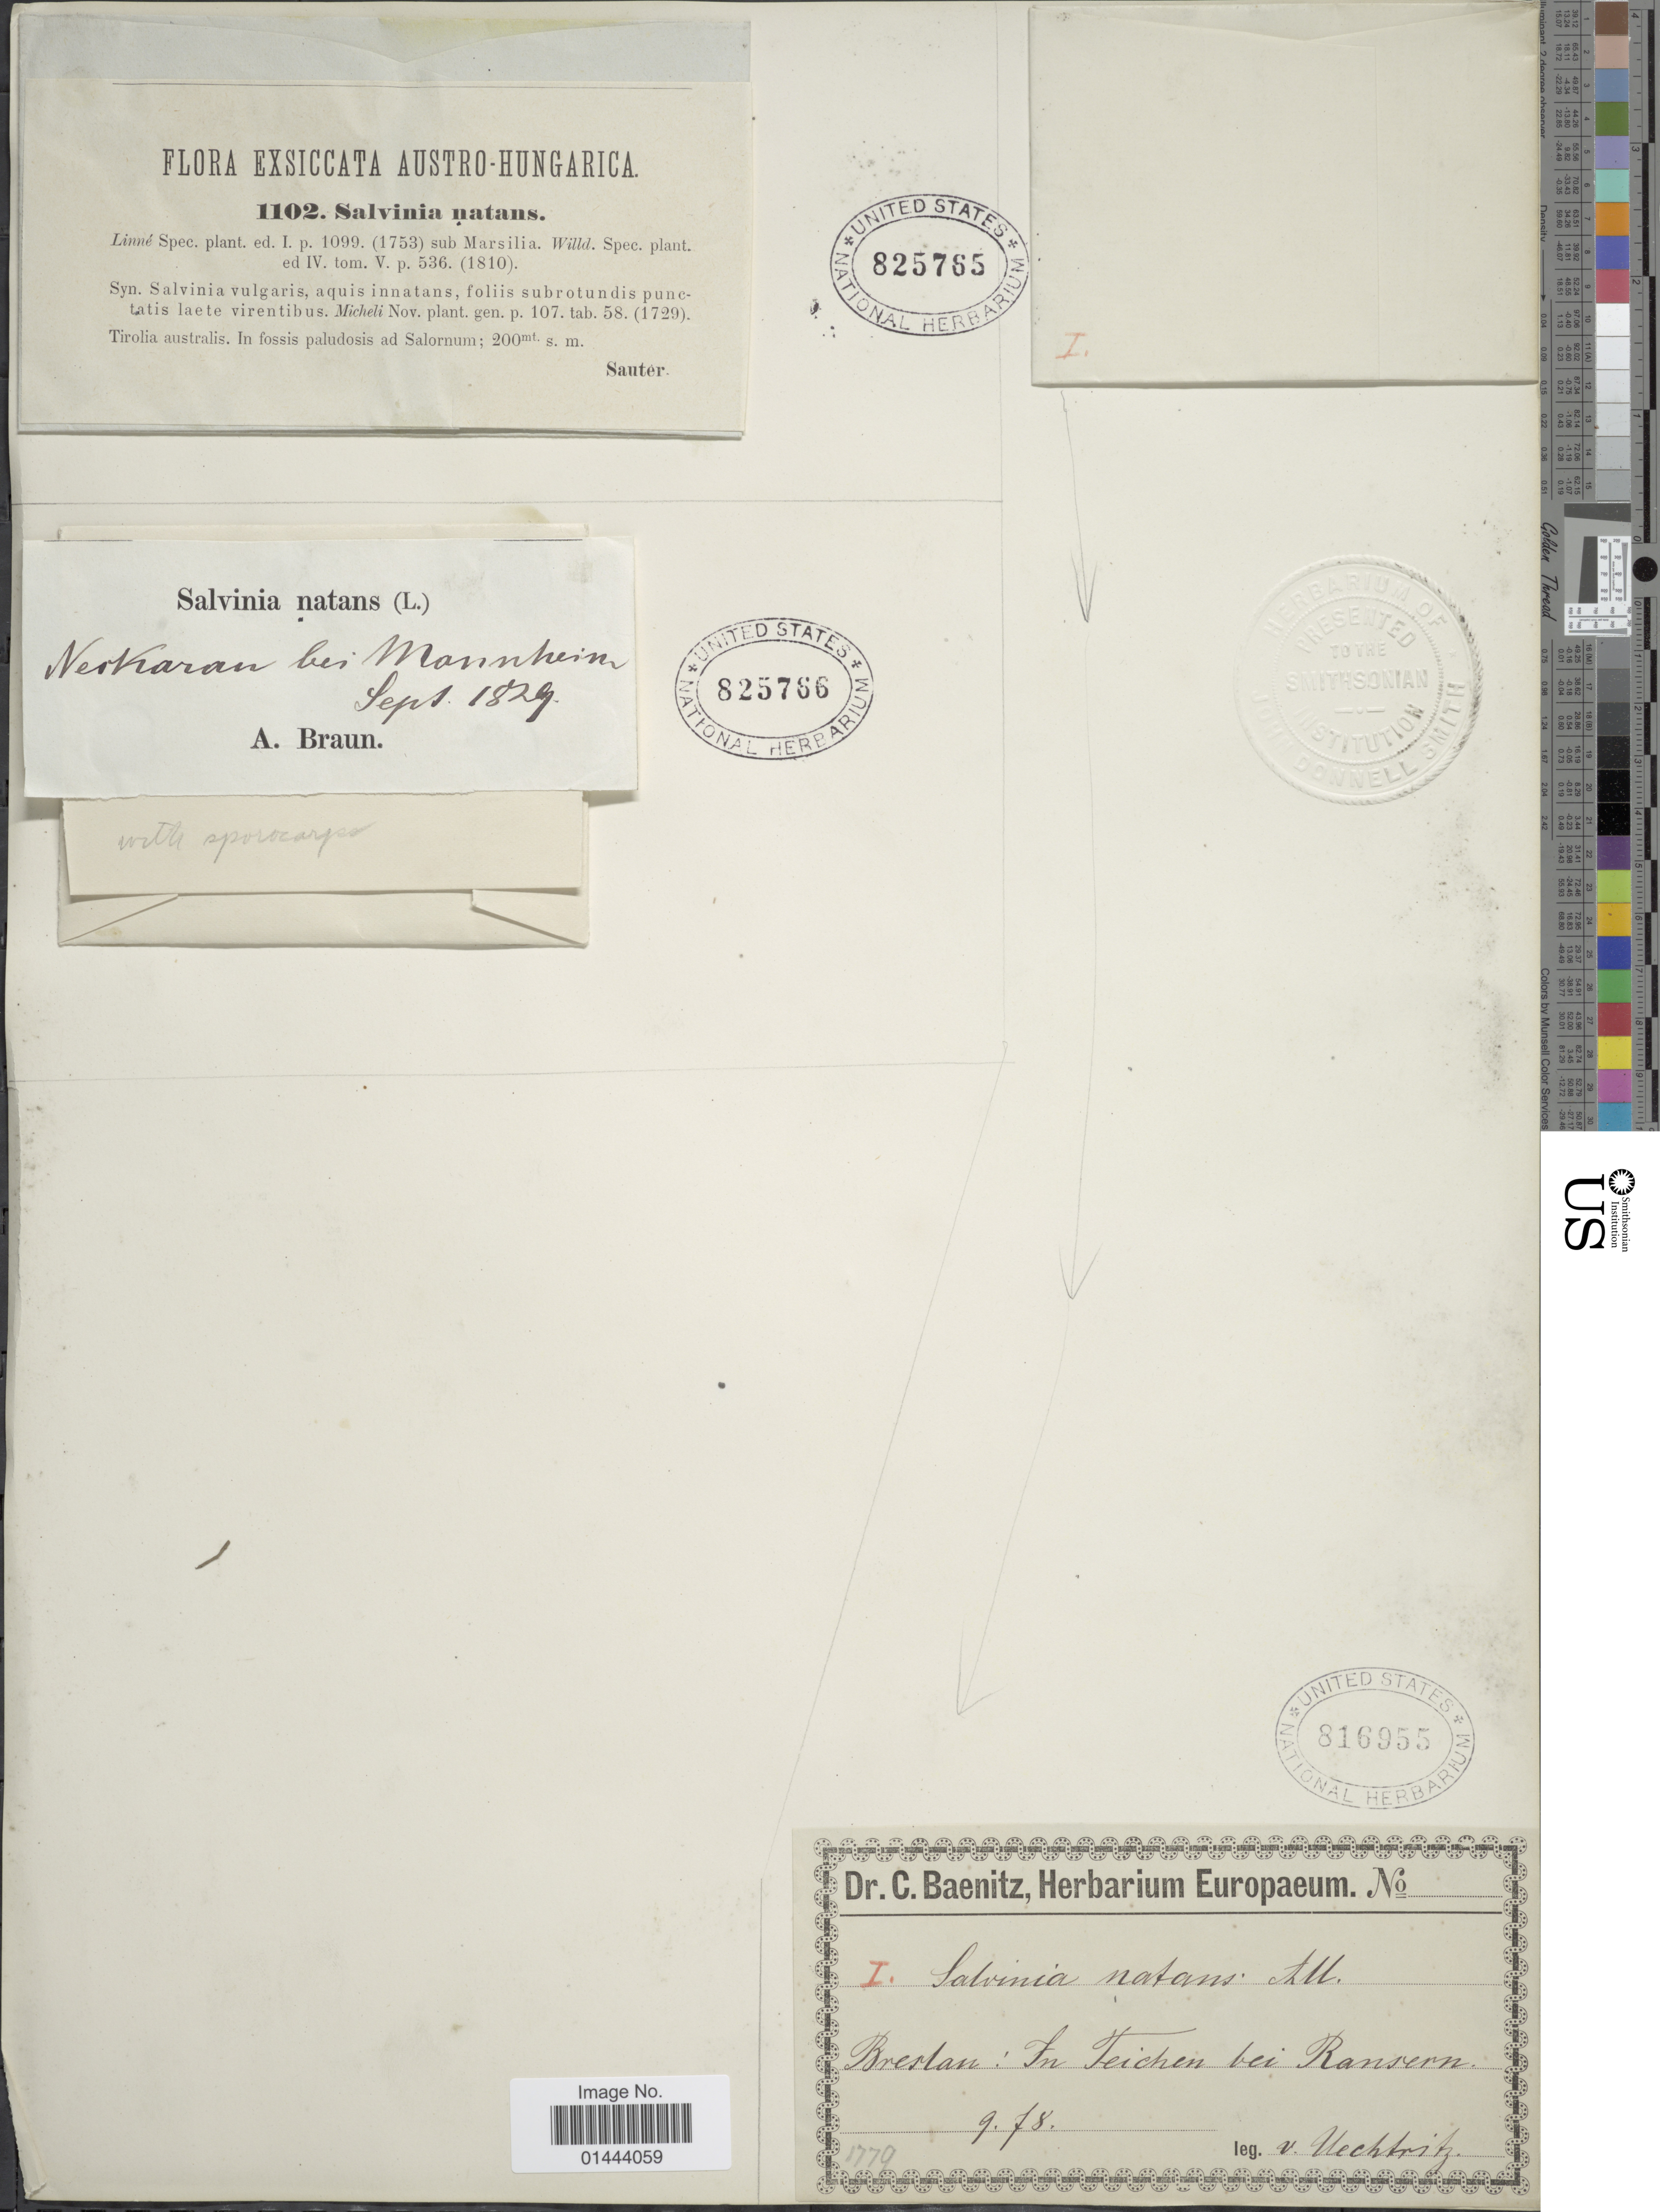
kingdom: Plantae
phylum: Tracheophyta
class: Polypodiopsida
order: Salviniales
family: Salviniaceae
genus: Salvinia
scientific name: Salvinia natans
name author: (L.) All.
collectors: -. Sauter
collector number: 1102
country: Austria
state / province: Tirol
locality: Austro-Hungarica, Tirolia australis, in fossis paludosis ad Salornum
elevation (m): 200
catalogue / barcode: US 825765